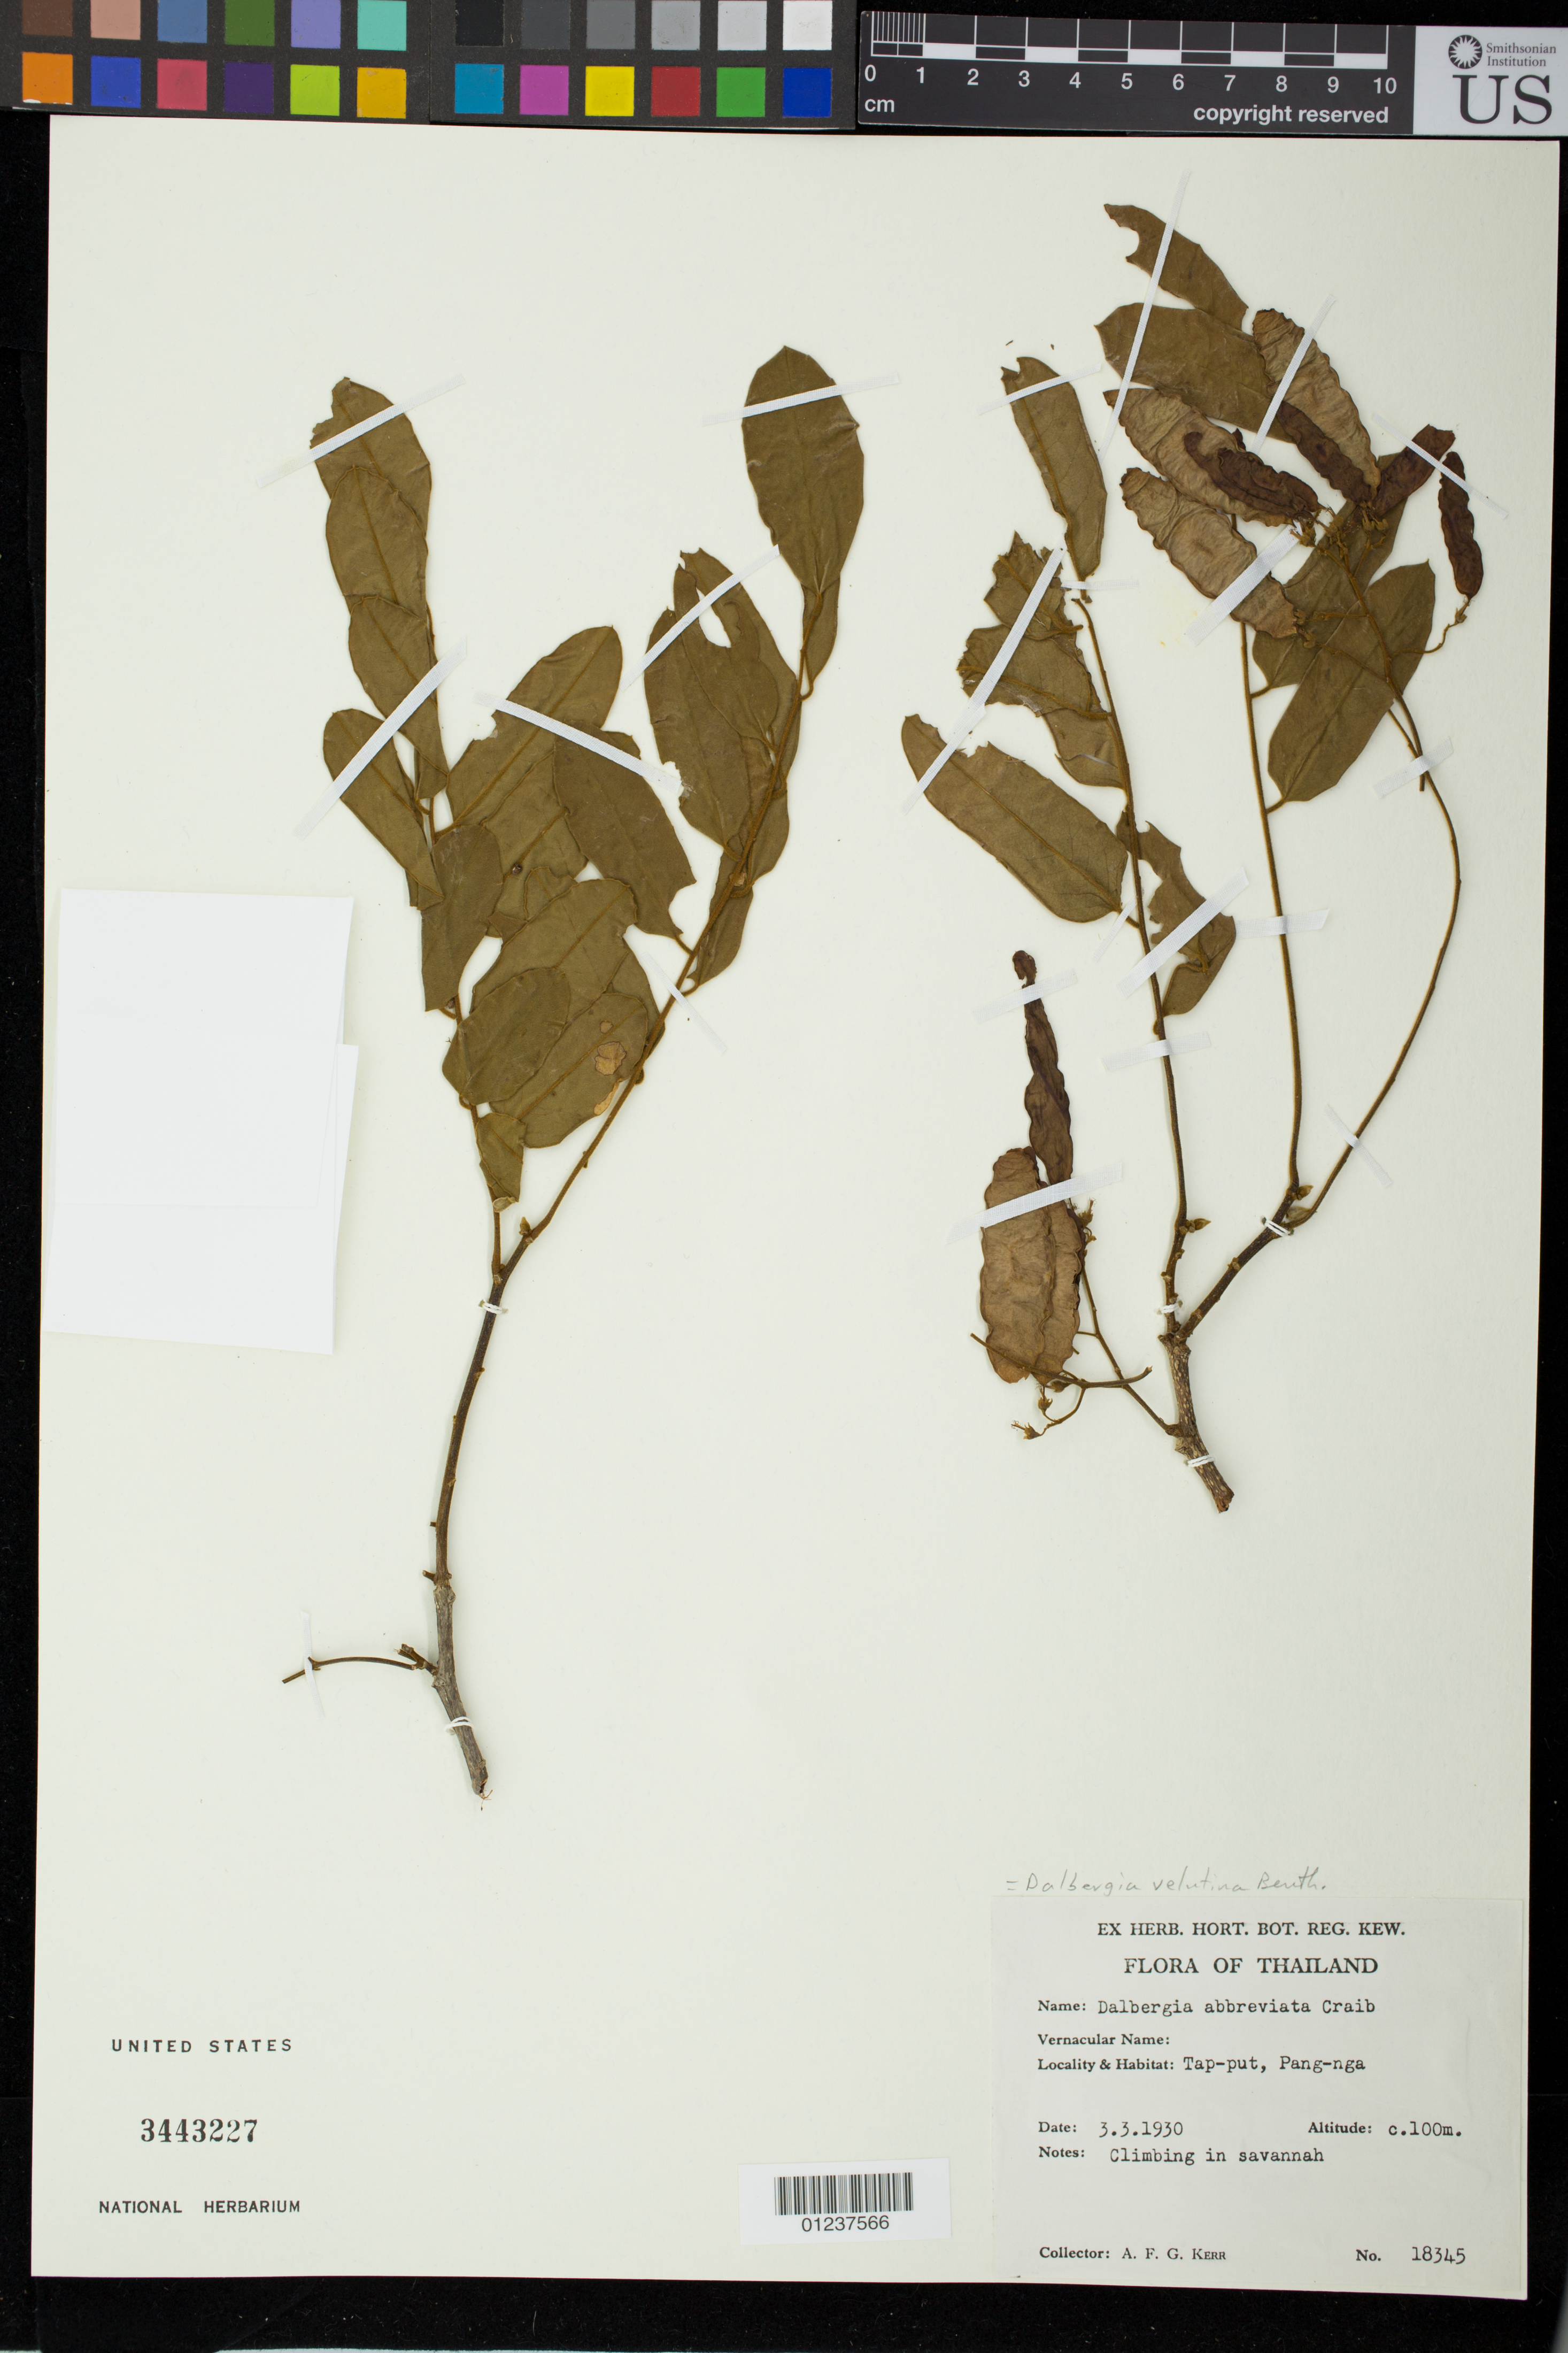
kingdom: Plantae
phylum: Tracheophyta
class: Magnoliopsida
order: Fabales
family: Fabaceae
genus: Dalbergia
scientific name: Dalbergia velutina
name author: Benth.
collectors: A. F. G. Kerr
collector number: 18345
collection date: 1930-03-03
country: Thailand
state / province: Phang Nga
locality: Tap-put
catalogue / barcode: US 3443227